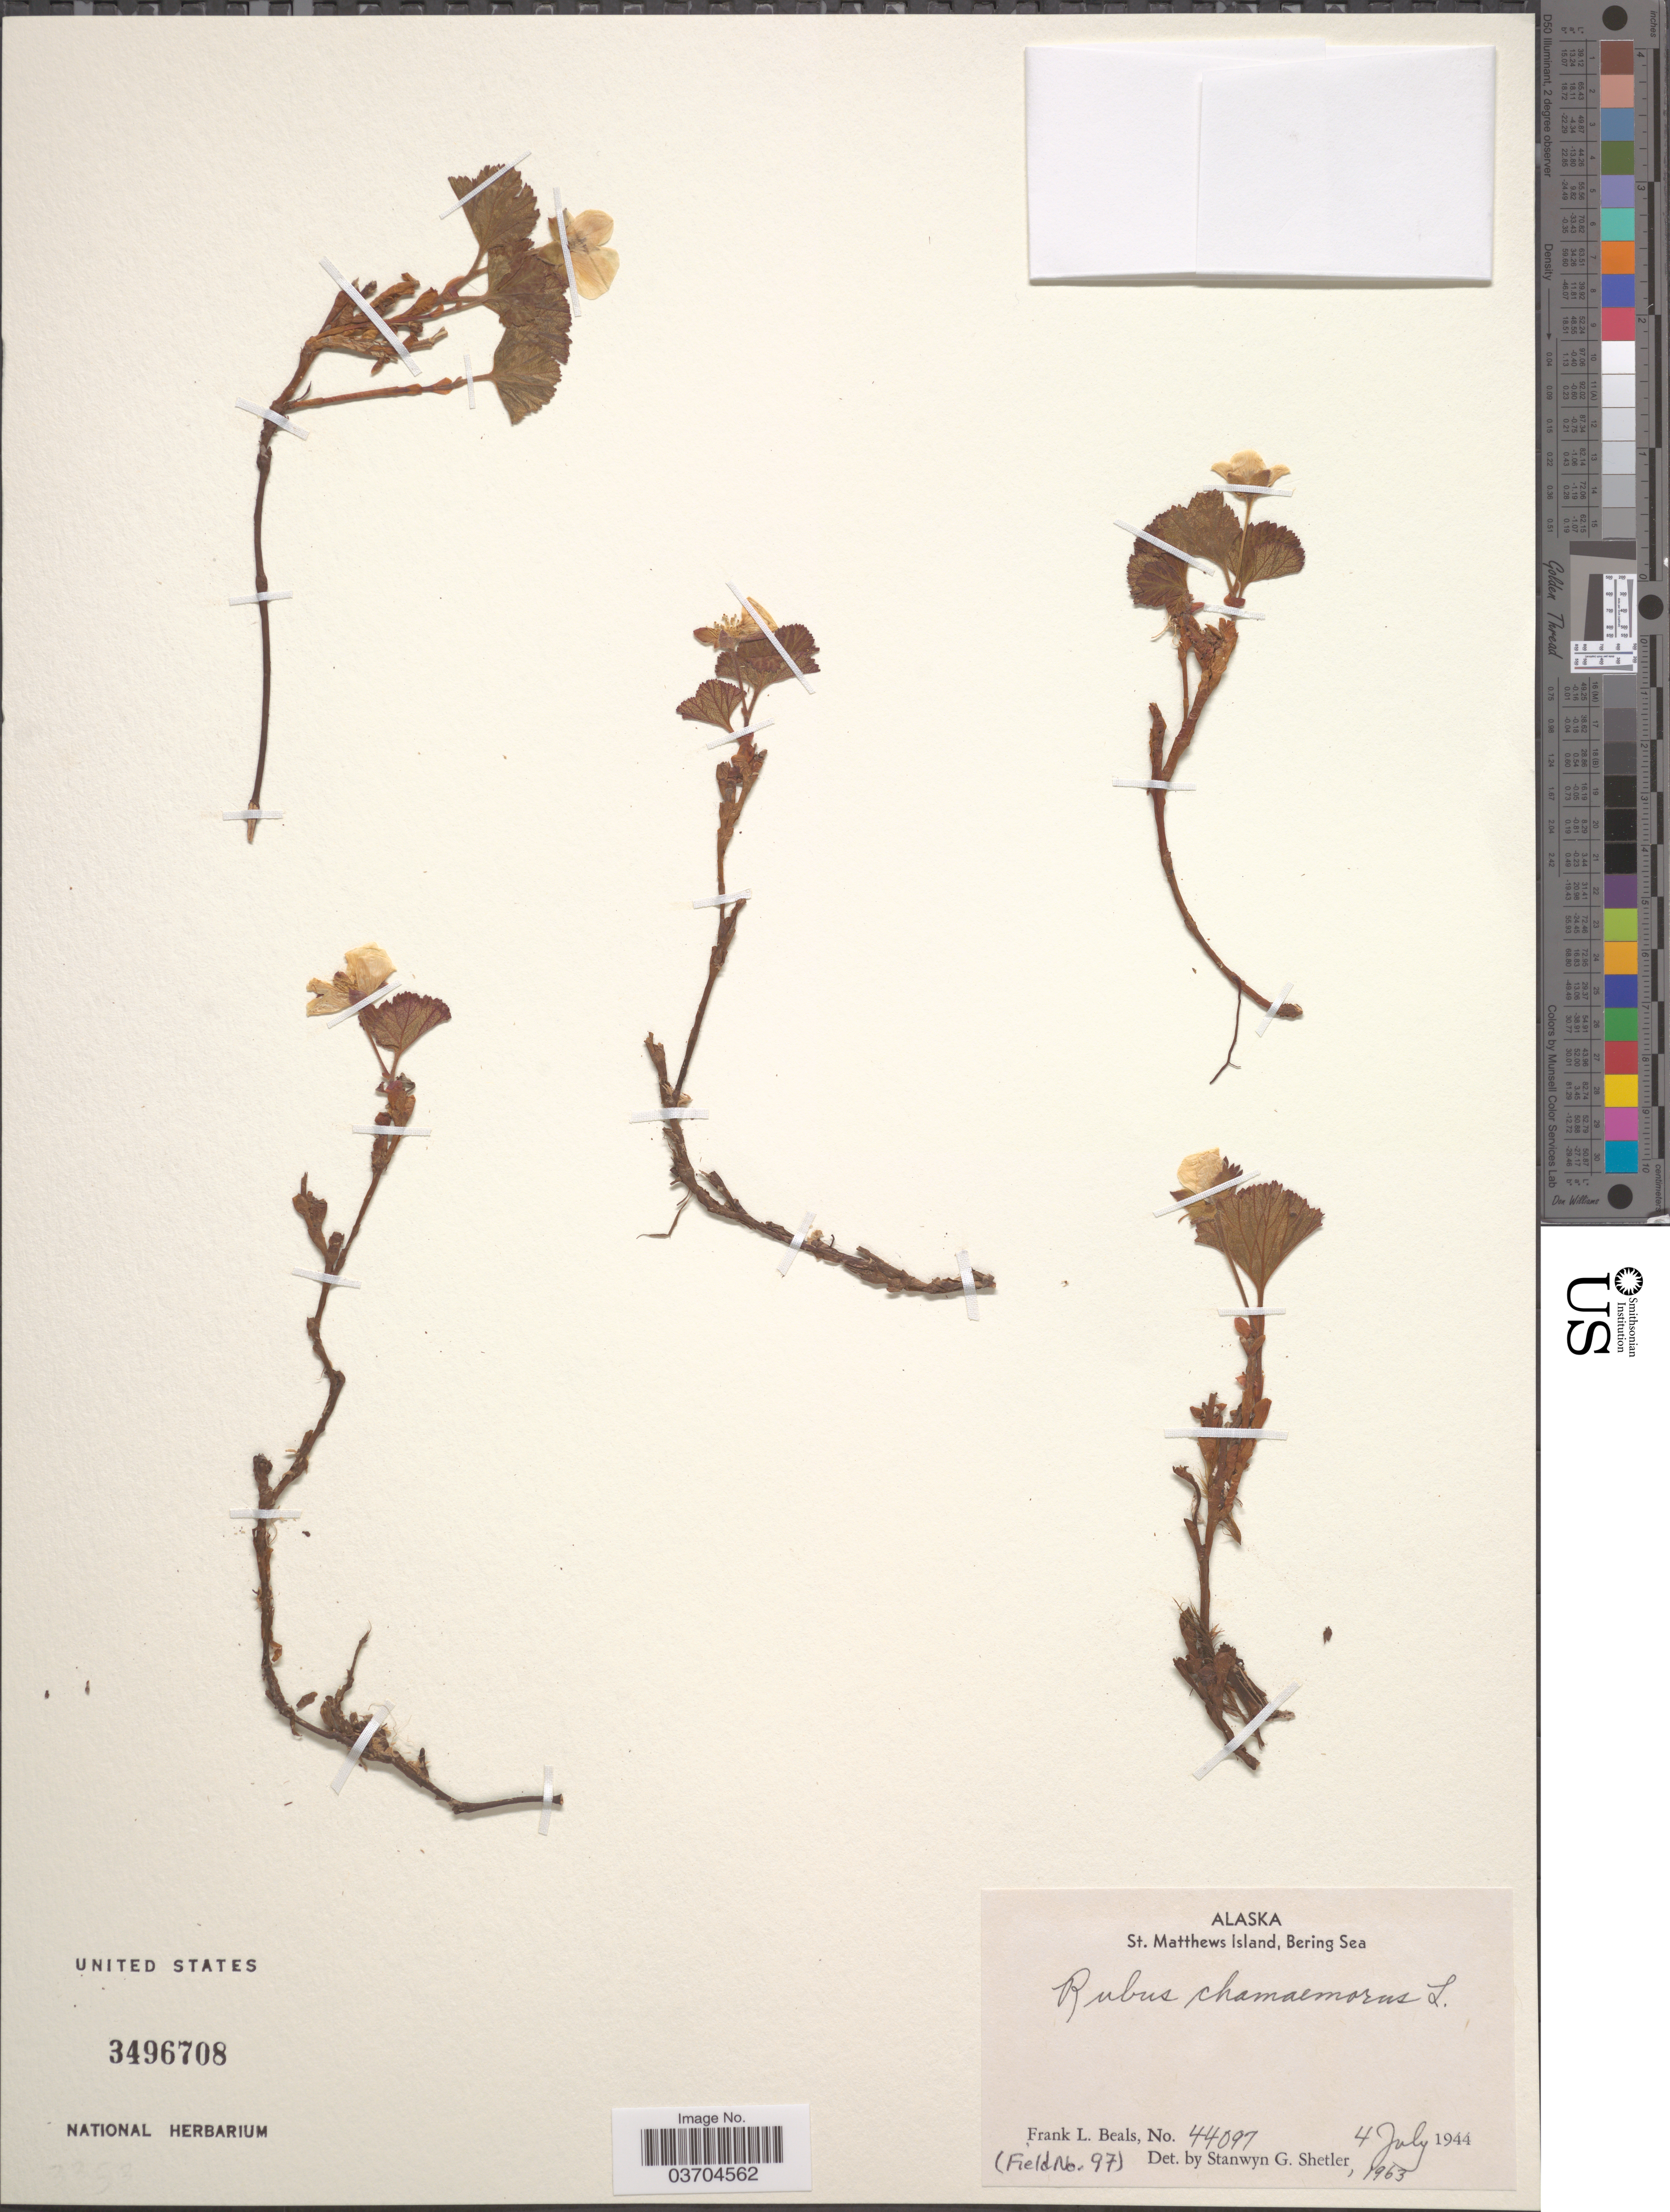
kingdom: Plantae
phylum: Tracheophyta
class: Magnoliopsida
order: Rosales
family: Rosaceae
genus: Rubus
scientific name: Rubus chamaemorus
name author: L.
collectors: F. Beals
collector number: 44097/97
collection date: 1944-07-04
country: United States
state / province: Alaska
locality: St. Matthews Island, Bering Sea.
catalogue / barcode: US 3496708